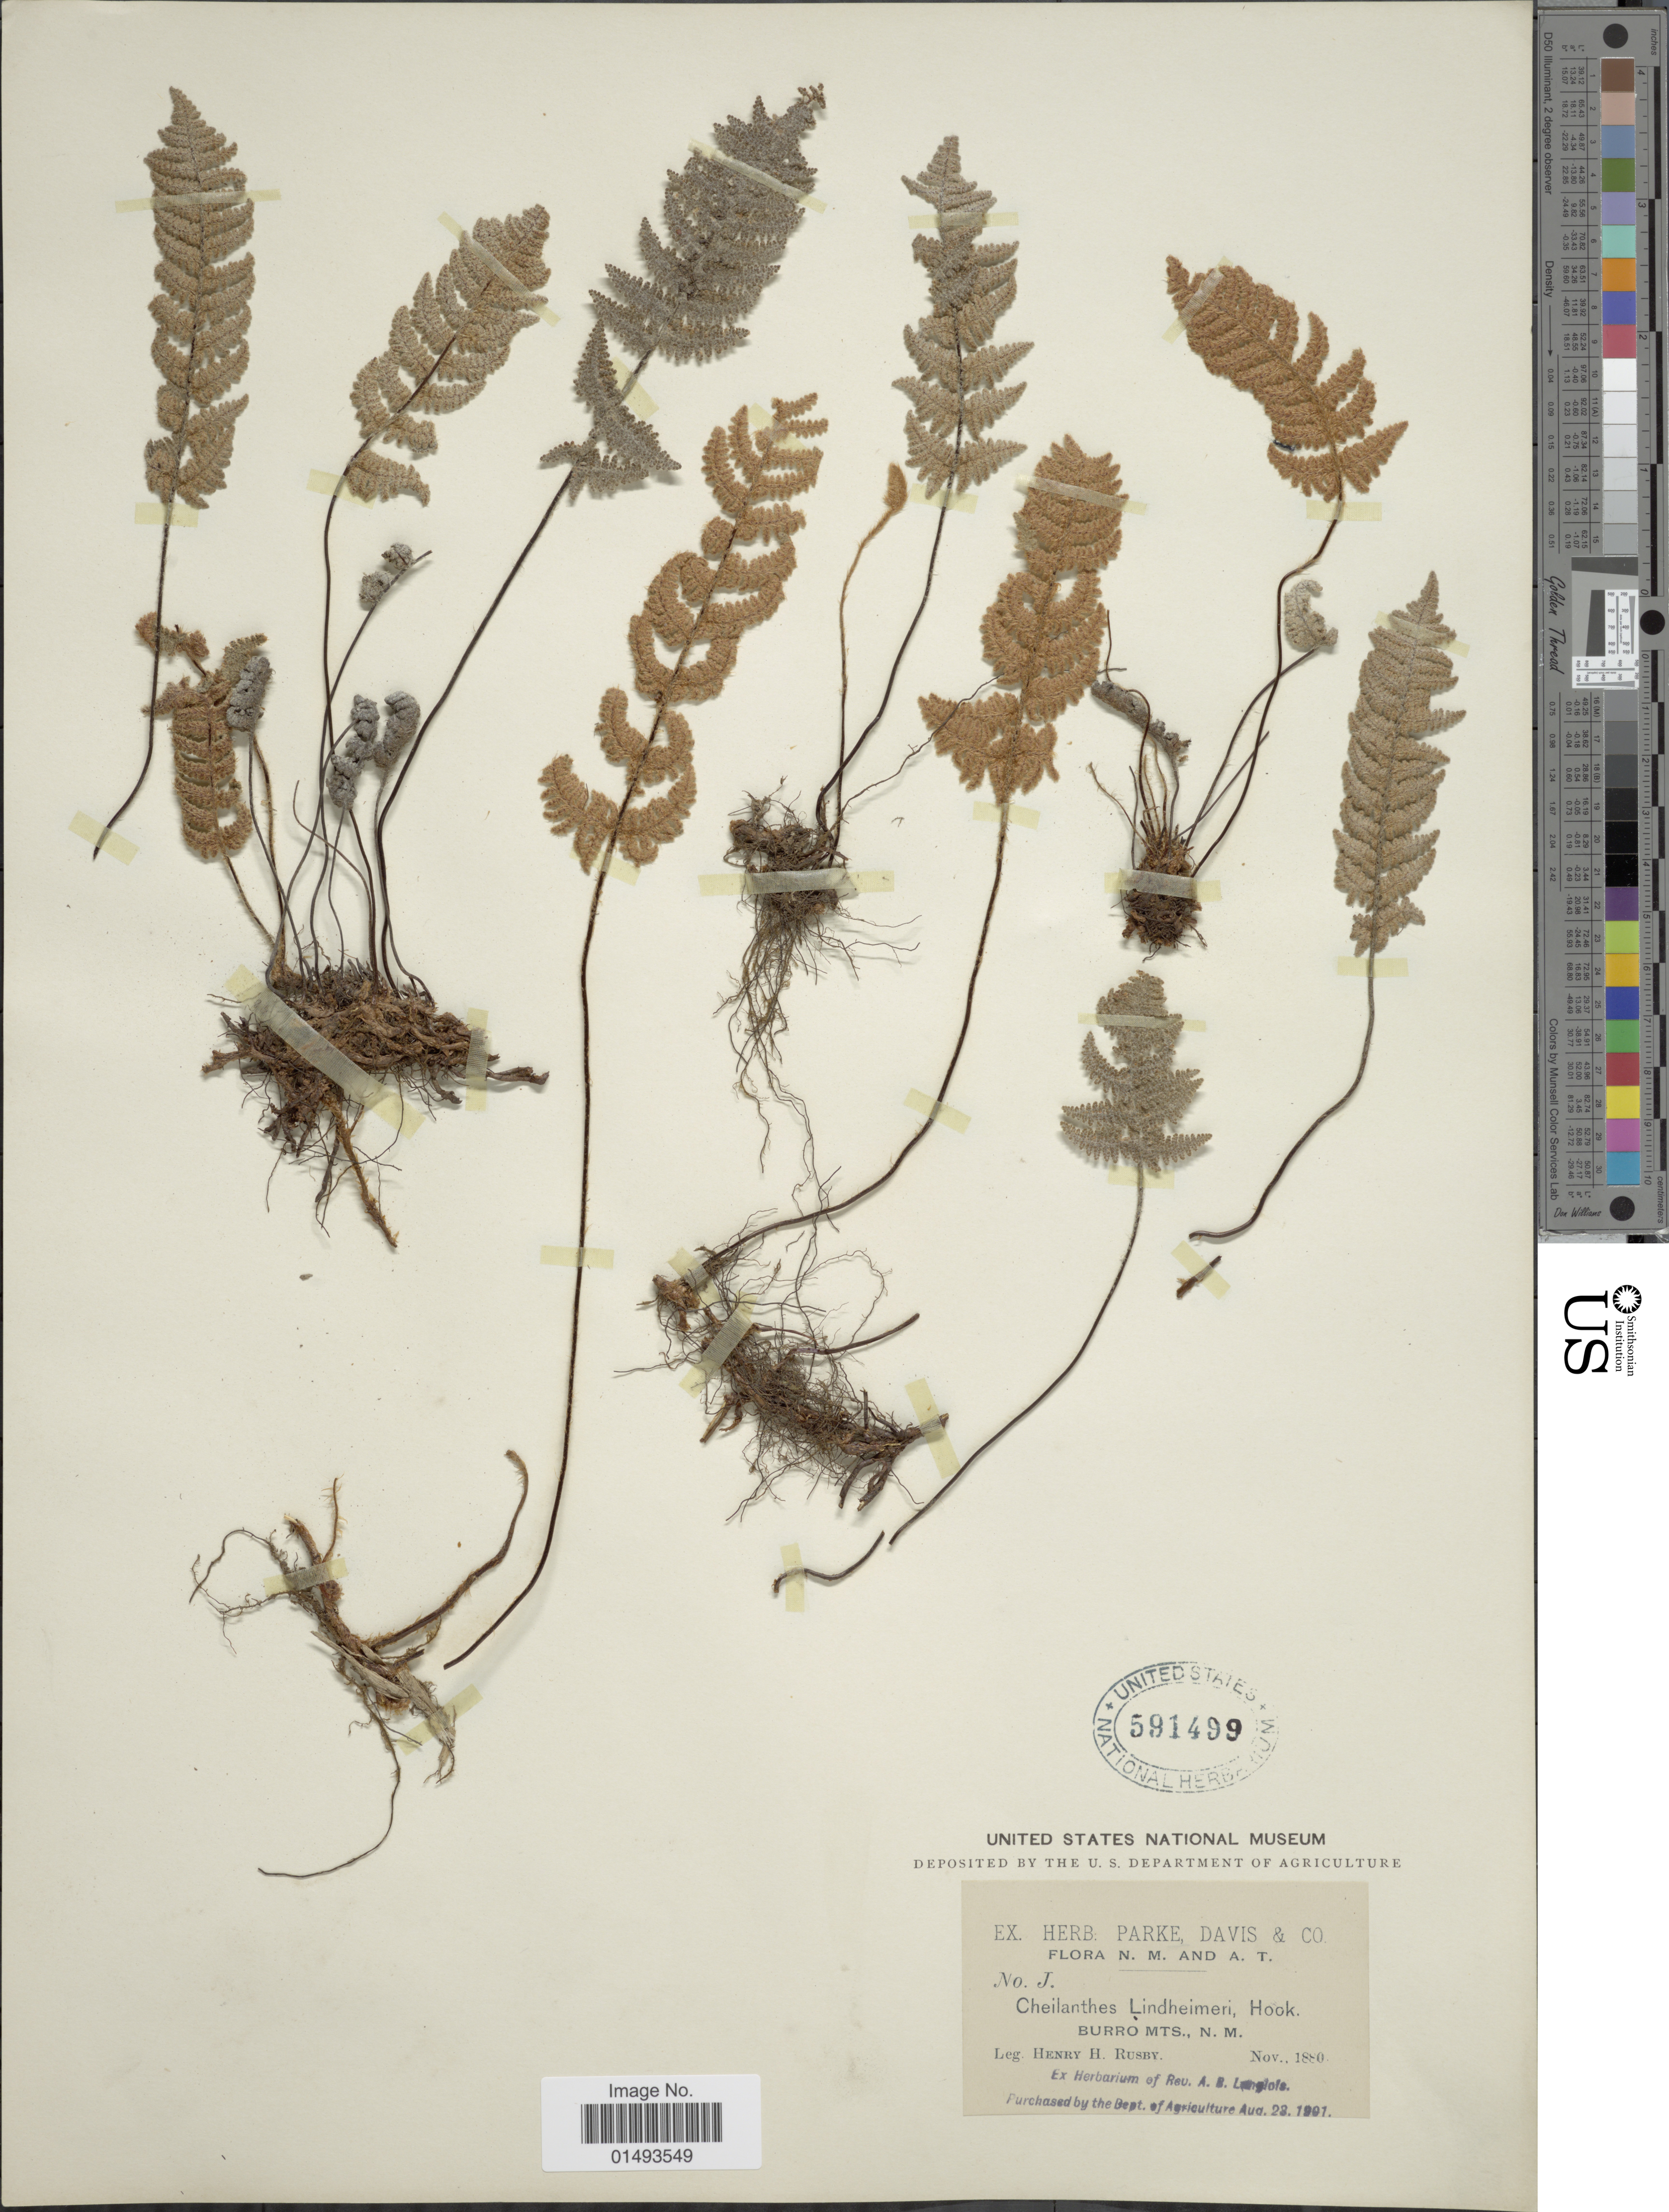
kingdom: Plantae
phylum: Tracheophyta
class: Polypodiopsida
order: Polypodiales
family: Pteridaceae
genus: Myriopteris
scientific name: Myriopteris lindheimeri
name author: (Hook.) J. Sm.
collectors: H. H. Rusby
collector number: J*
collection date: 1880-11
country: United States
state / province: New Mexico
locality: Burro Mts.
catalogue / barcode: US 591499